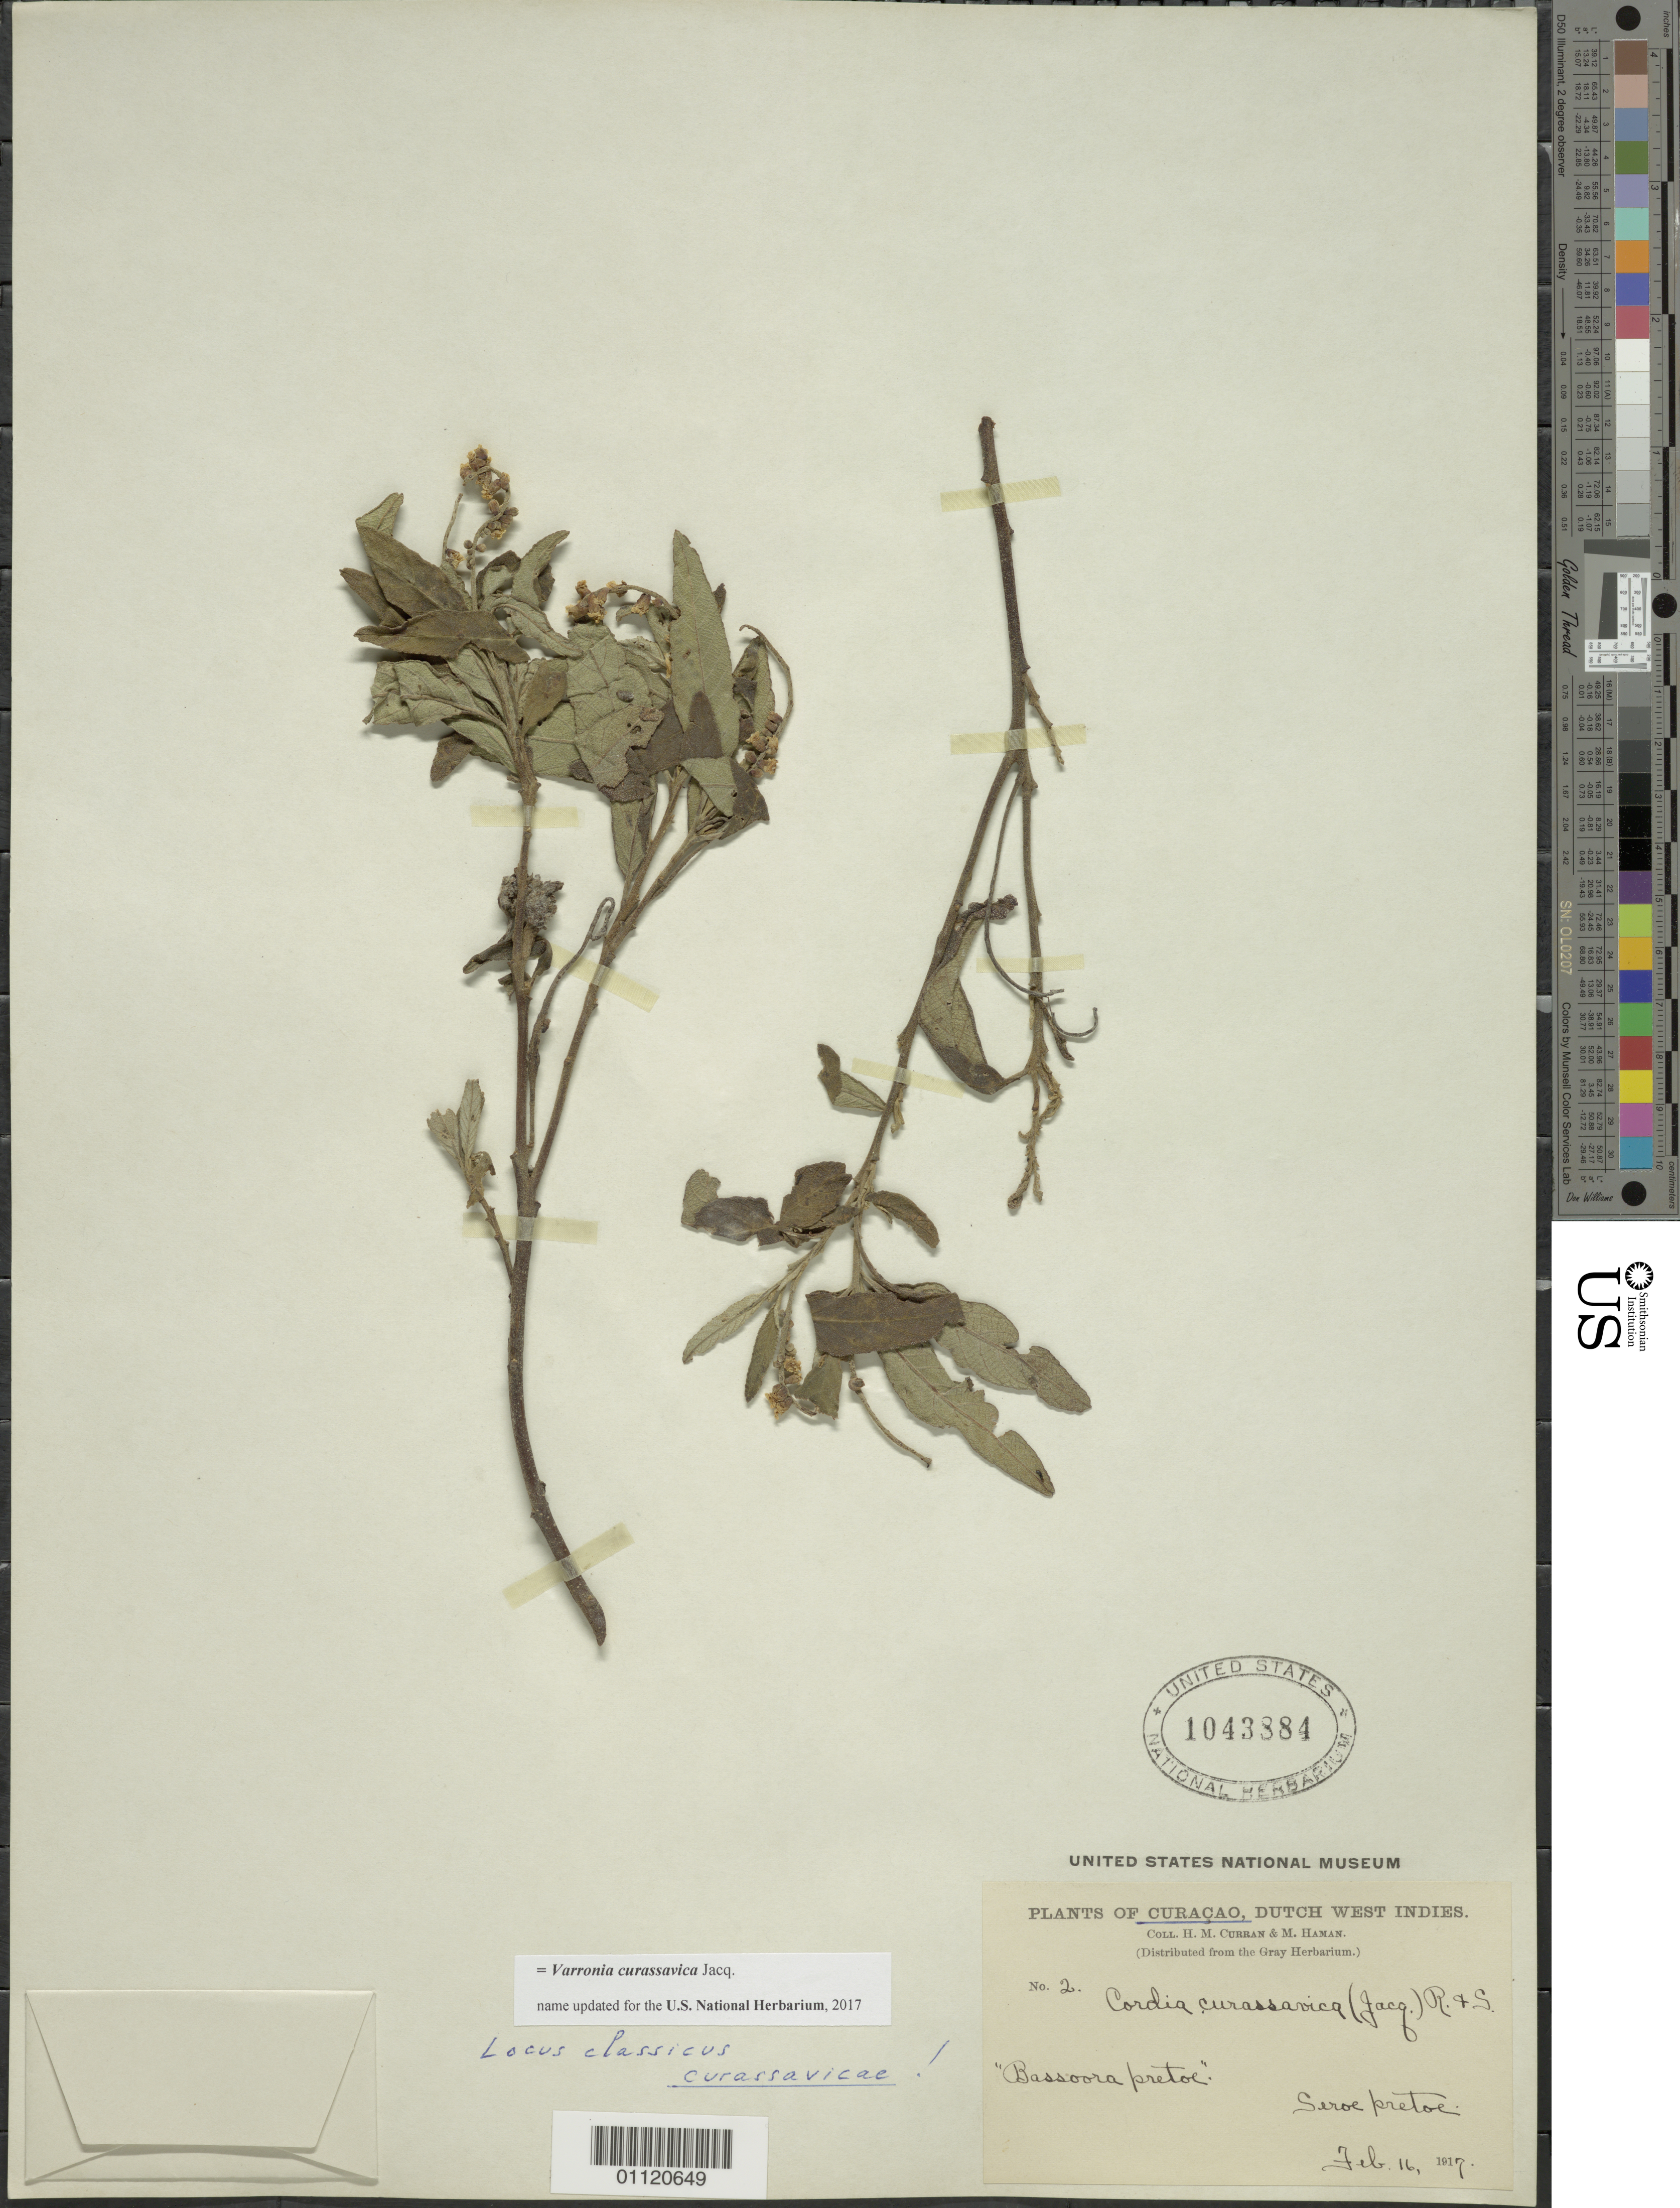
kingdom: Plantae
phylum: Tracheophyta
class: Magnoliopsida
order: Boraginales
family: Cordiaceae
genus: Varronia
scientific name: Varronia curassavica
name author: Jacq.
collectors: H. M. Curran & M. Haman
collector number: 2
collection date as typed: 16 Feb 1917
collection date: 1917-02-16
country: Curaçao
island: Curaçao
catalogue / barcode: US 1043884